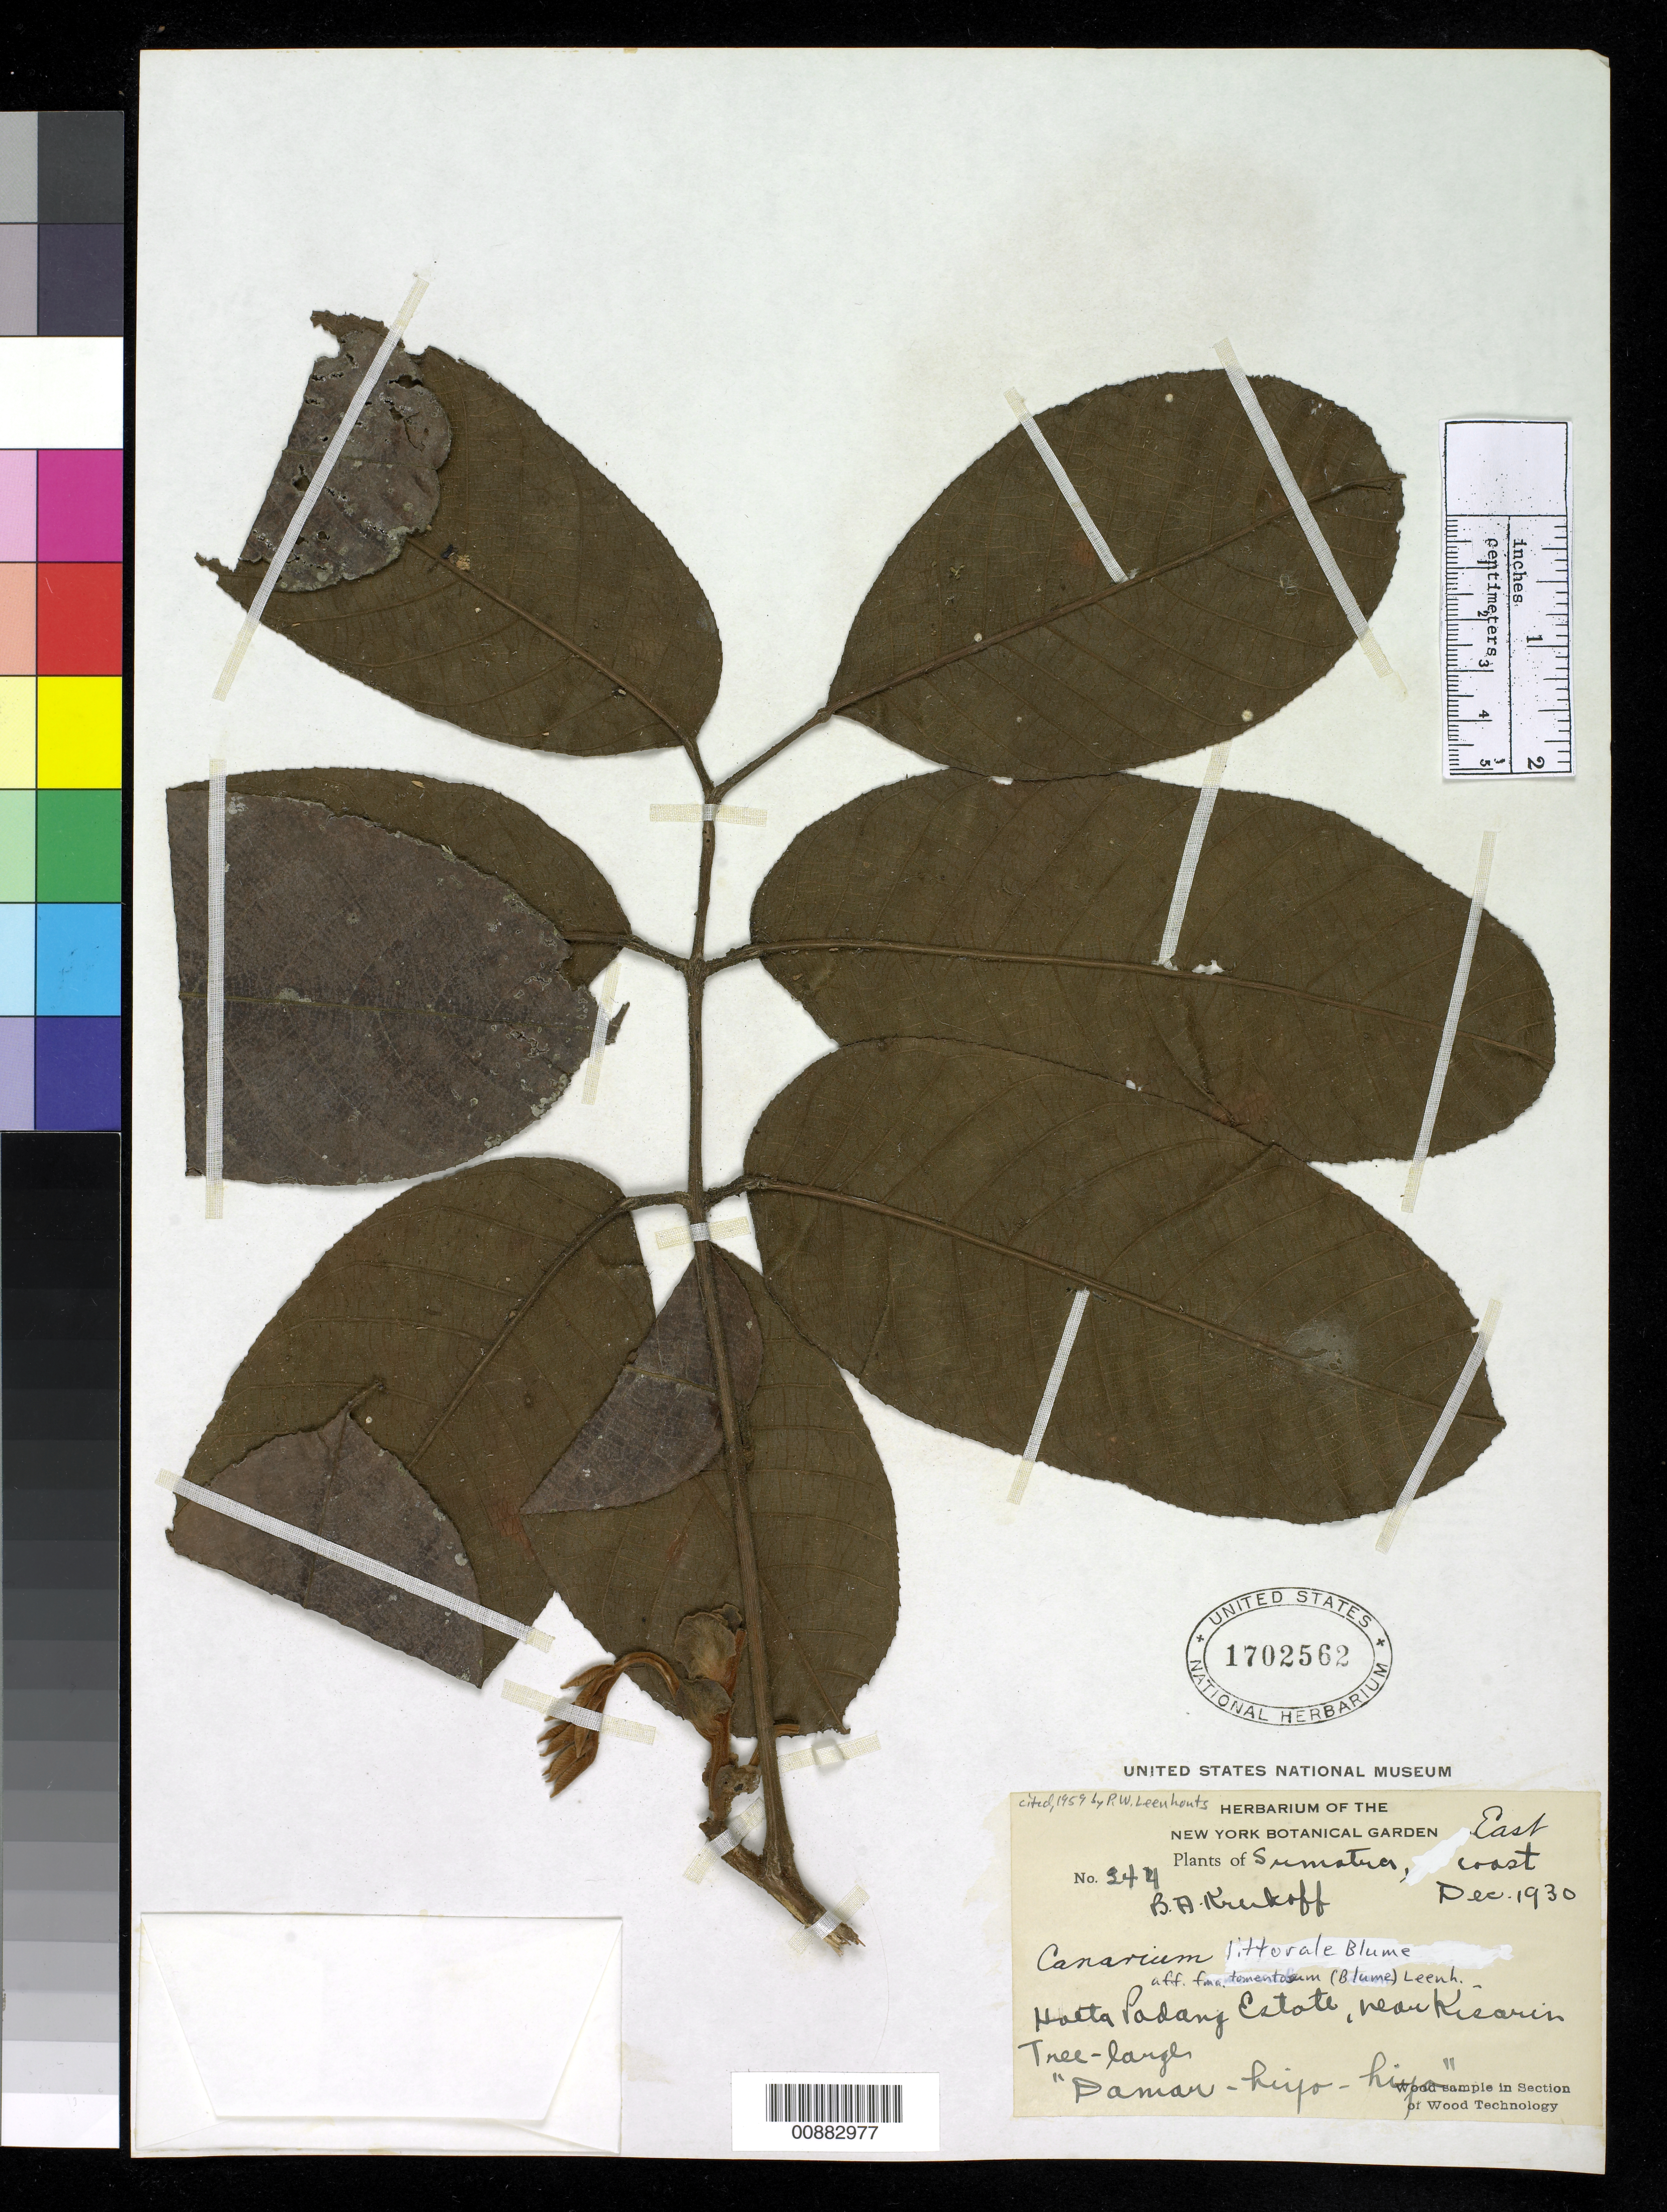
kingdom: Plantae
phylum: Tracheophyta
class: Magnoliopsida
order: Sapindales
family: Burseraceae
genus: Canarium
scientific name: Canarium littorale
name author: Blume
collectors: B. A. Krukoff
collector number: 244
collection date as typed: Dec 1930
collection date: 1930-12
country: Indonesia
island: Sumatra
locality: Haeta Padang Estate, near Kisarin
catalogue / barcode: US 1702562